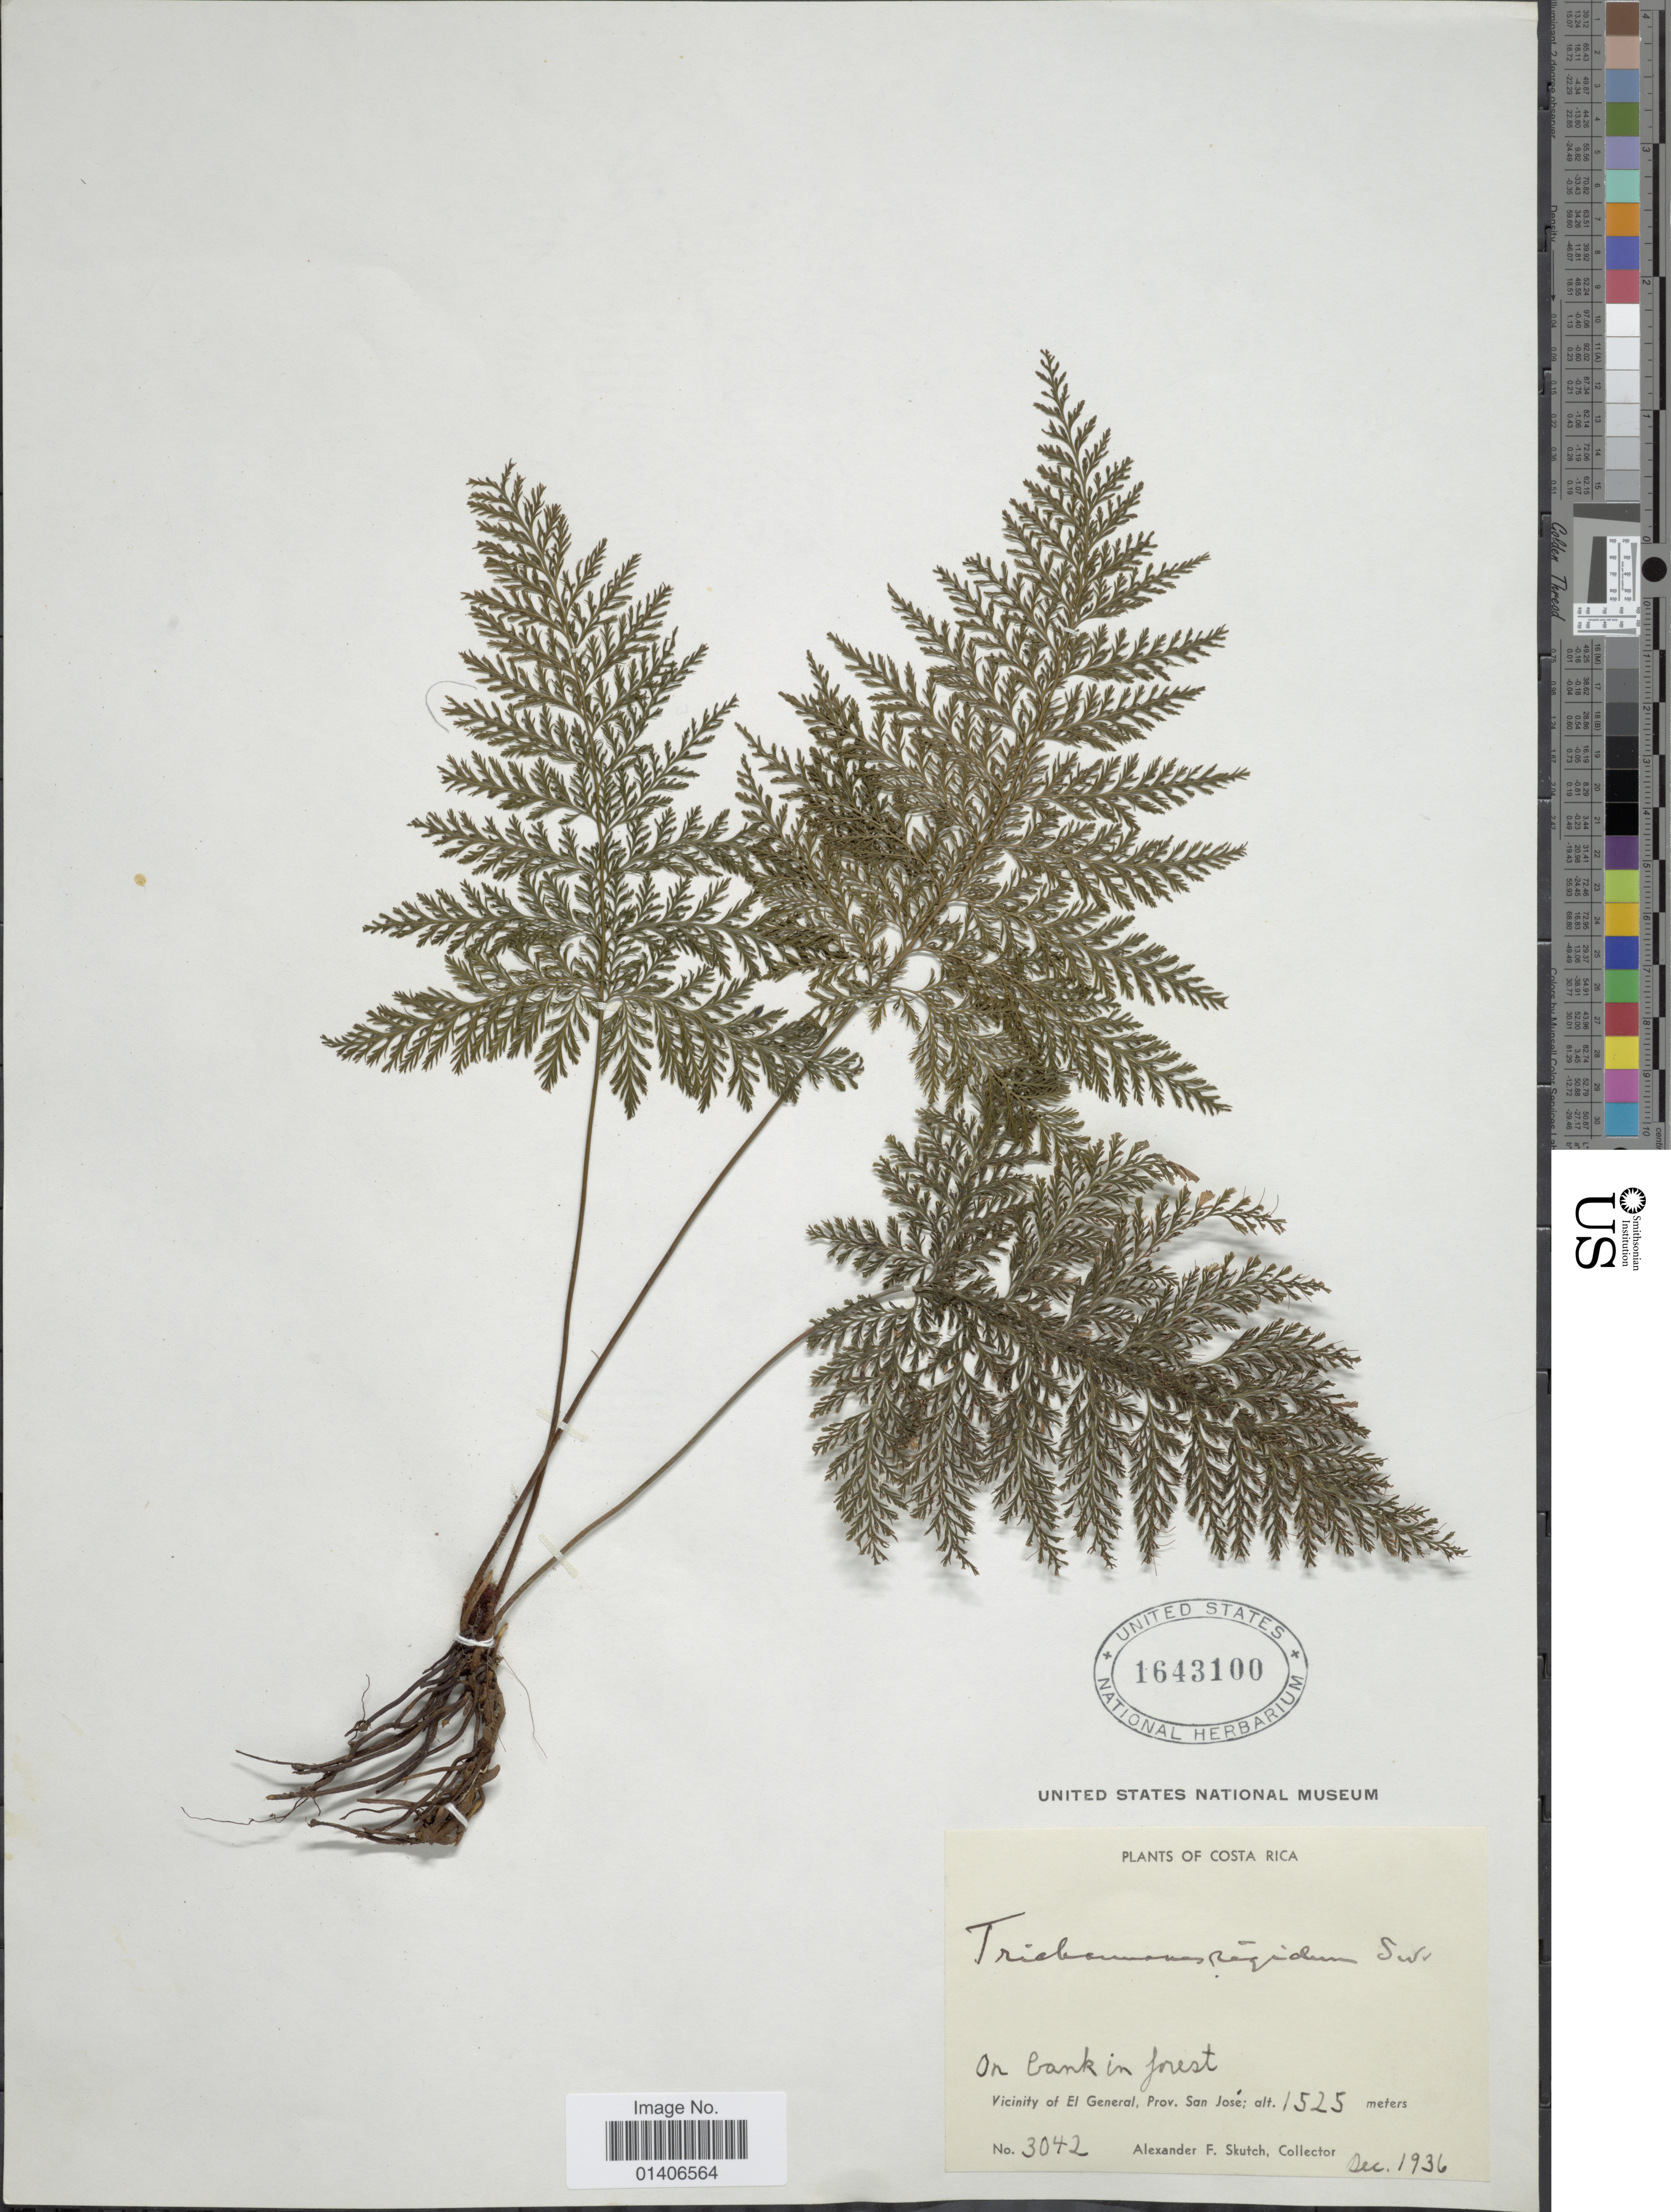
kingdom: Plantae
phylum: Tracheophyta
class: Polypodiopsida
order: Hymenophyllales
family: Hymenophyllaceae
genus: Abrodictyum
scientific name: Abrodictyum rigidum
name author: (Sw.) Ebihara & Dubuisson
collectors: A. F. Skutch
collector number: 3042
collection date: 1936-12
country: Costa Rica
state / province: San José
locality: On bank in forest, Vicinity of El general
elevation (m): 1525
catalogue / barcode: US 1643100